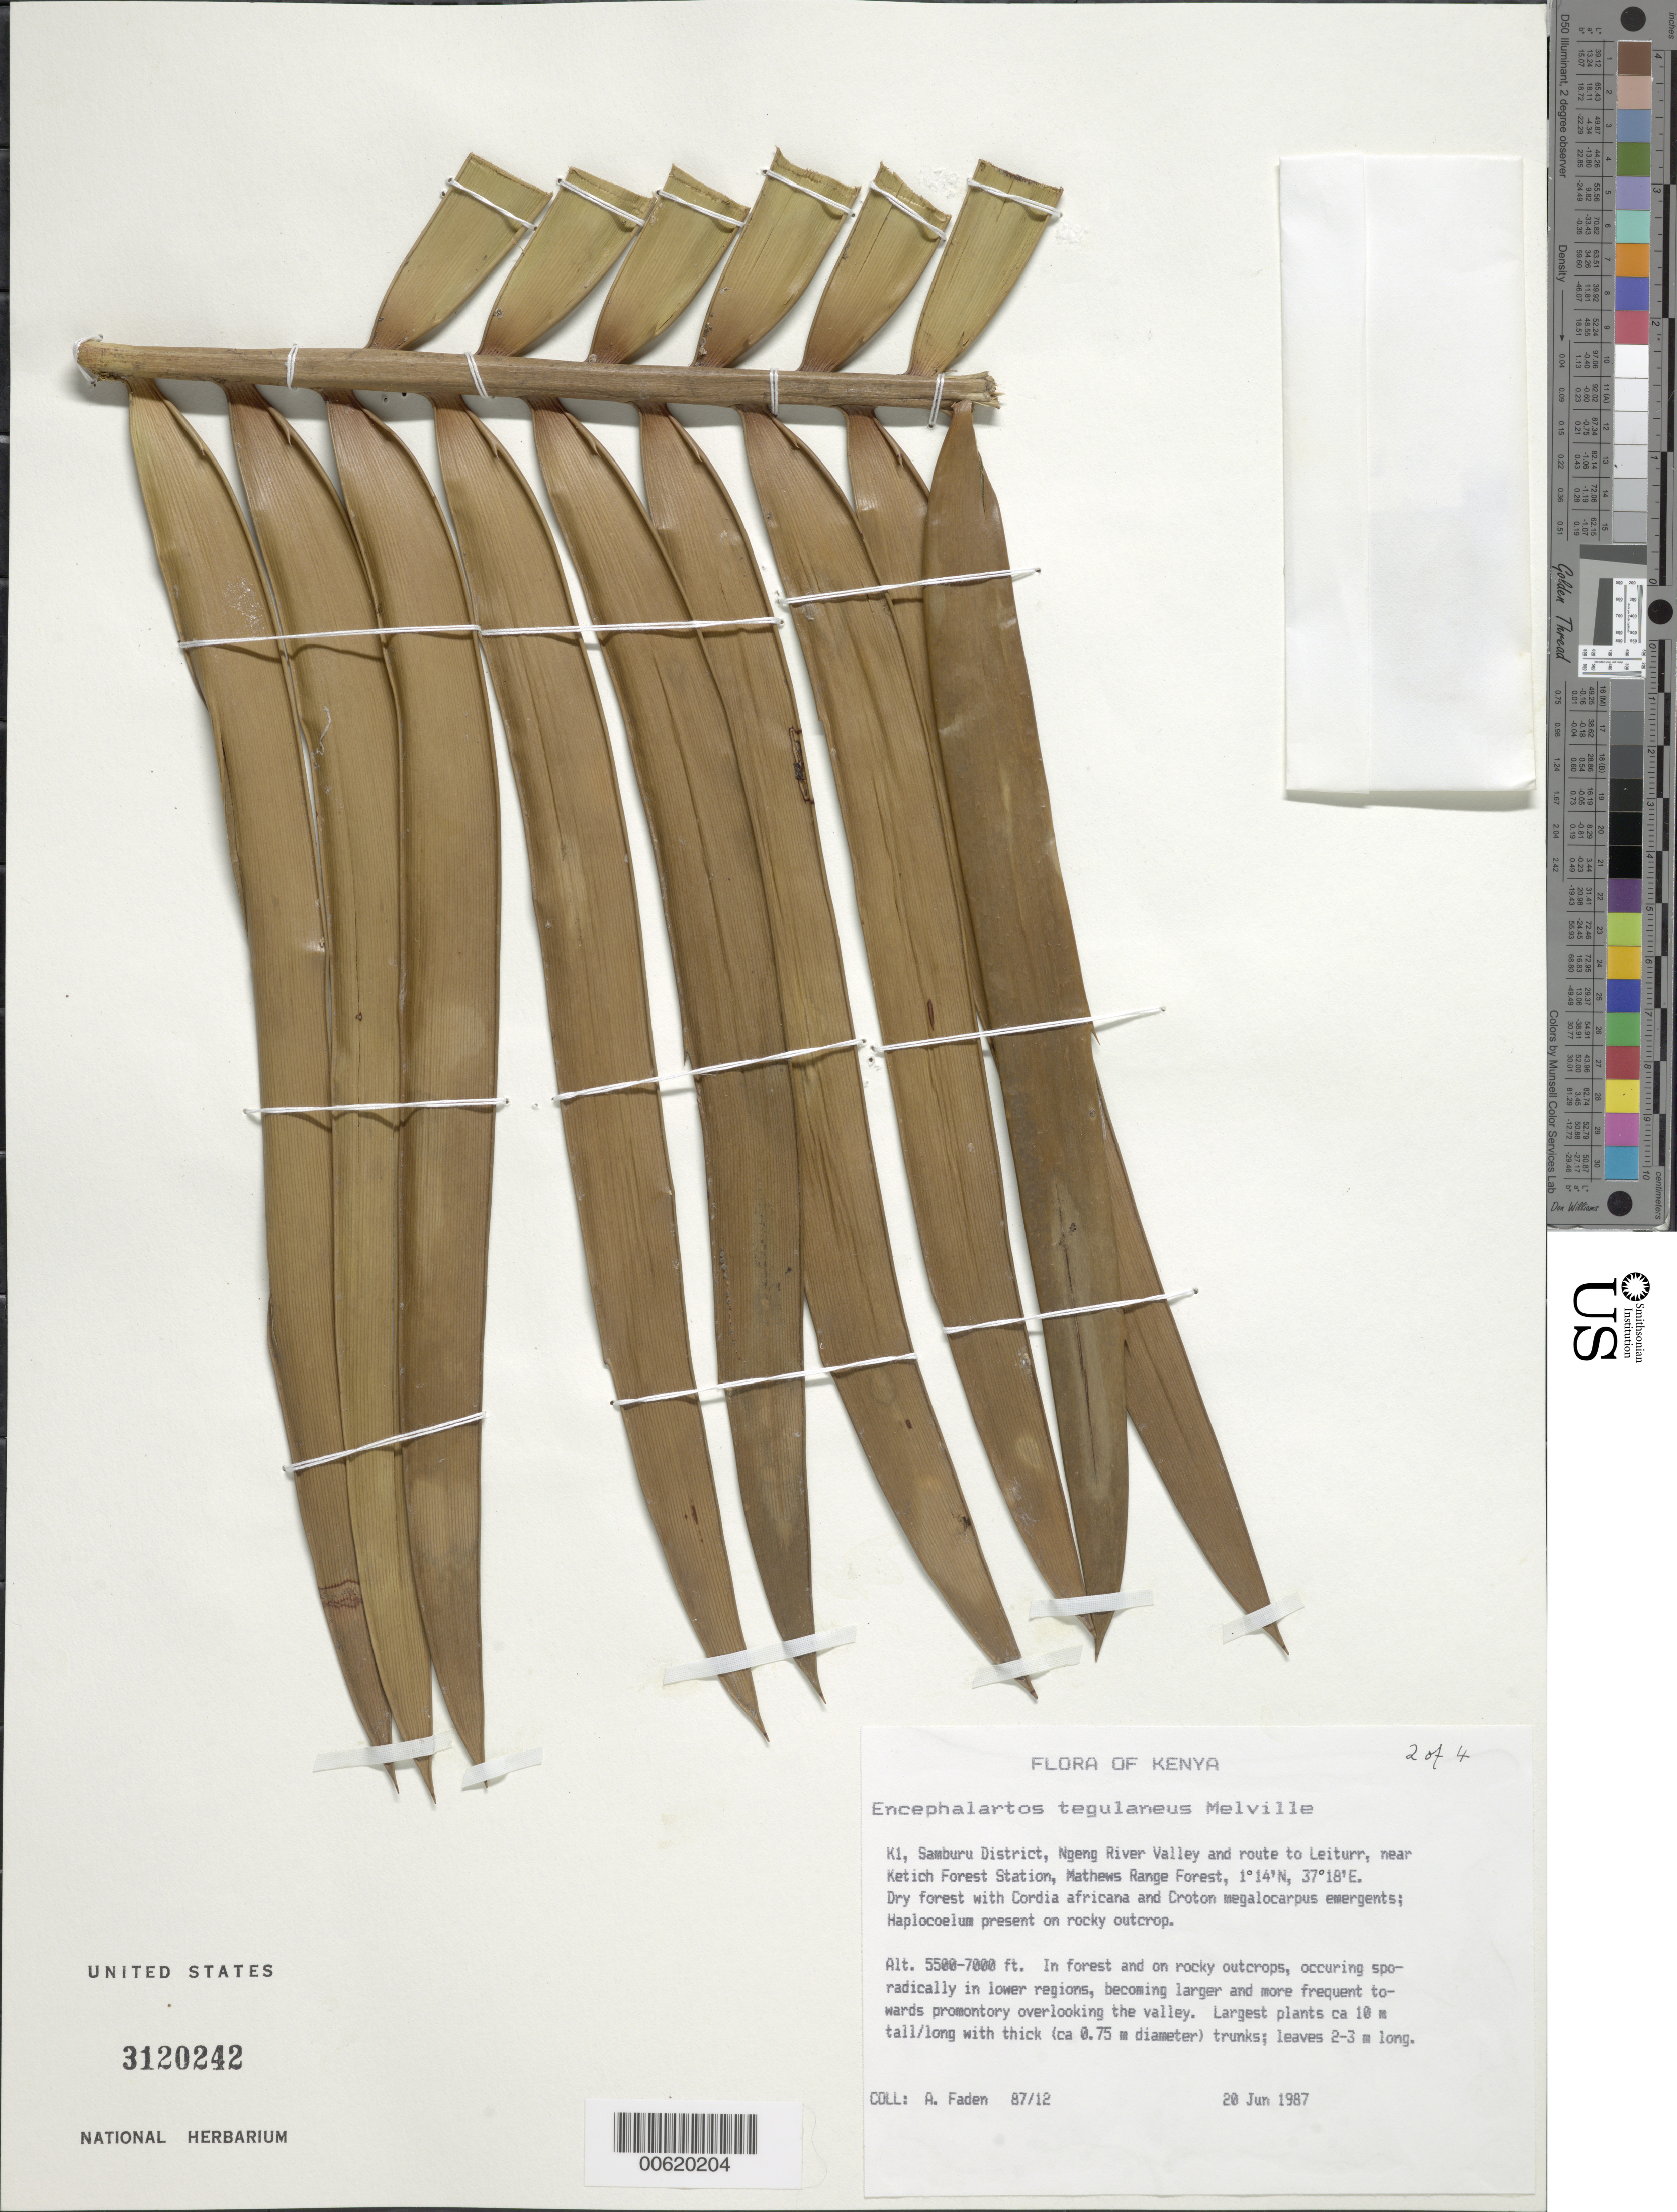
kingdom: Plantae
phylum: Tracheophyta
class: Cycadopsida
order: Cycadales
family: Zamiaceae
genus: Encephalartos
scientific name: Encephalartos tegulaneus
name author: Melville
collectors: A. J. Faden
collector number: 8712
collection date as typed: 20 Jun 1987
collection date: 1987-06-20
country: Kenya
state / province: Samburu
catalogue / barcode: US 3120242